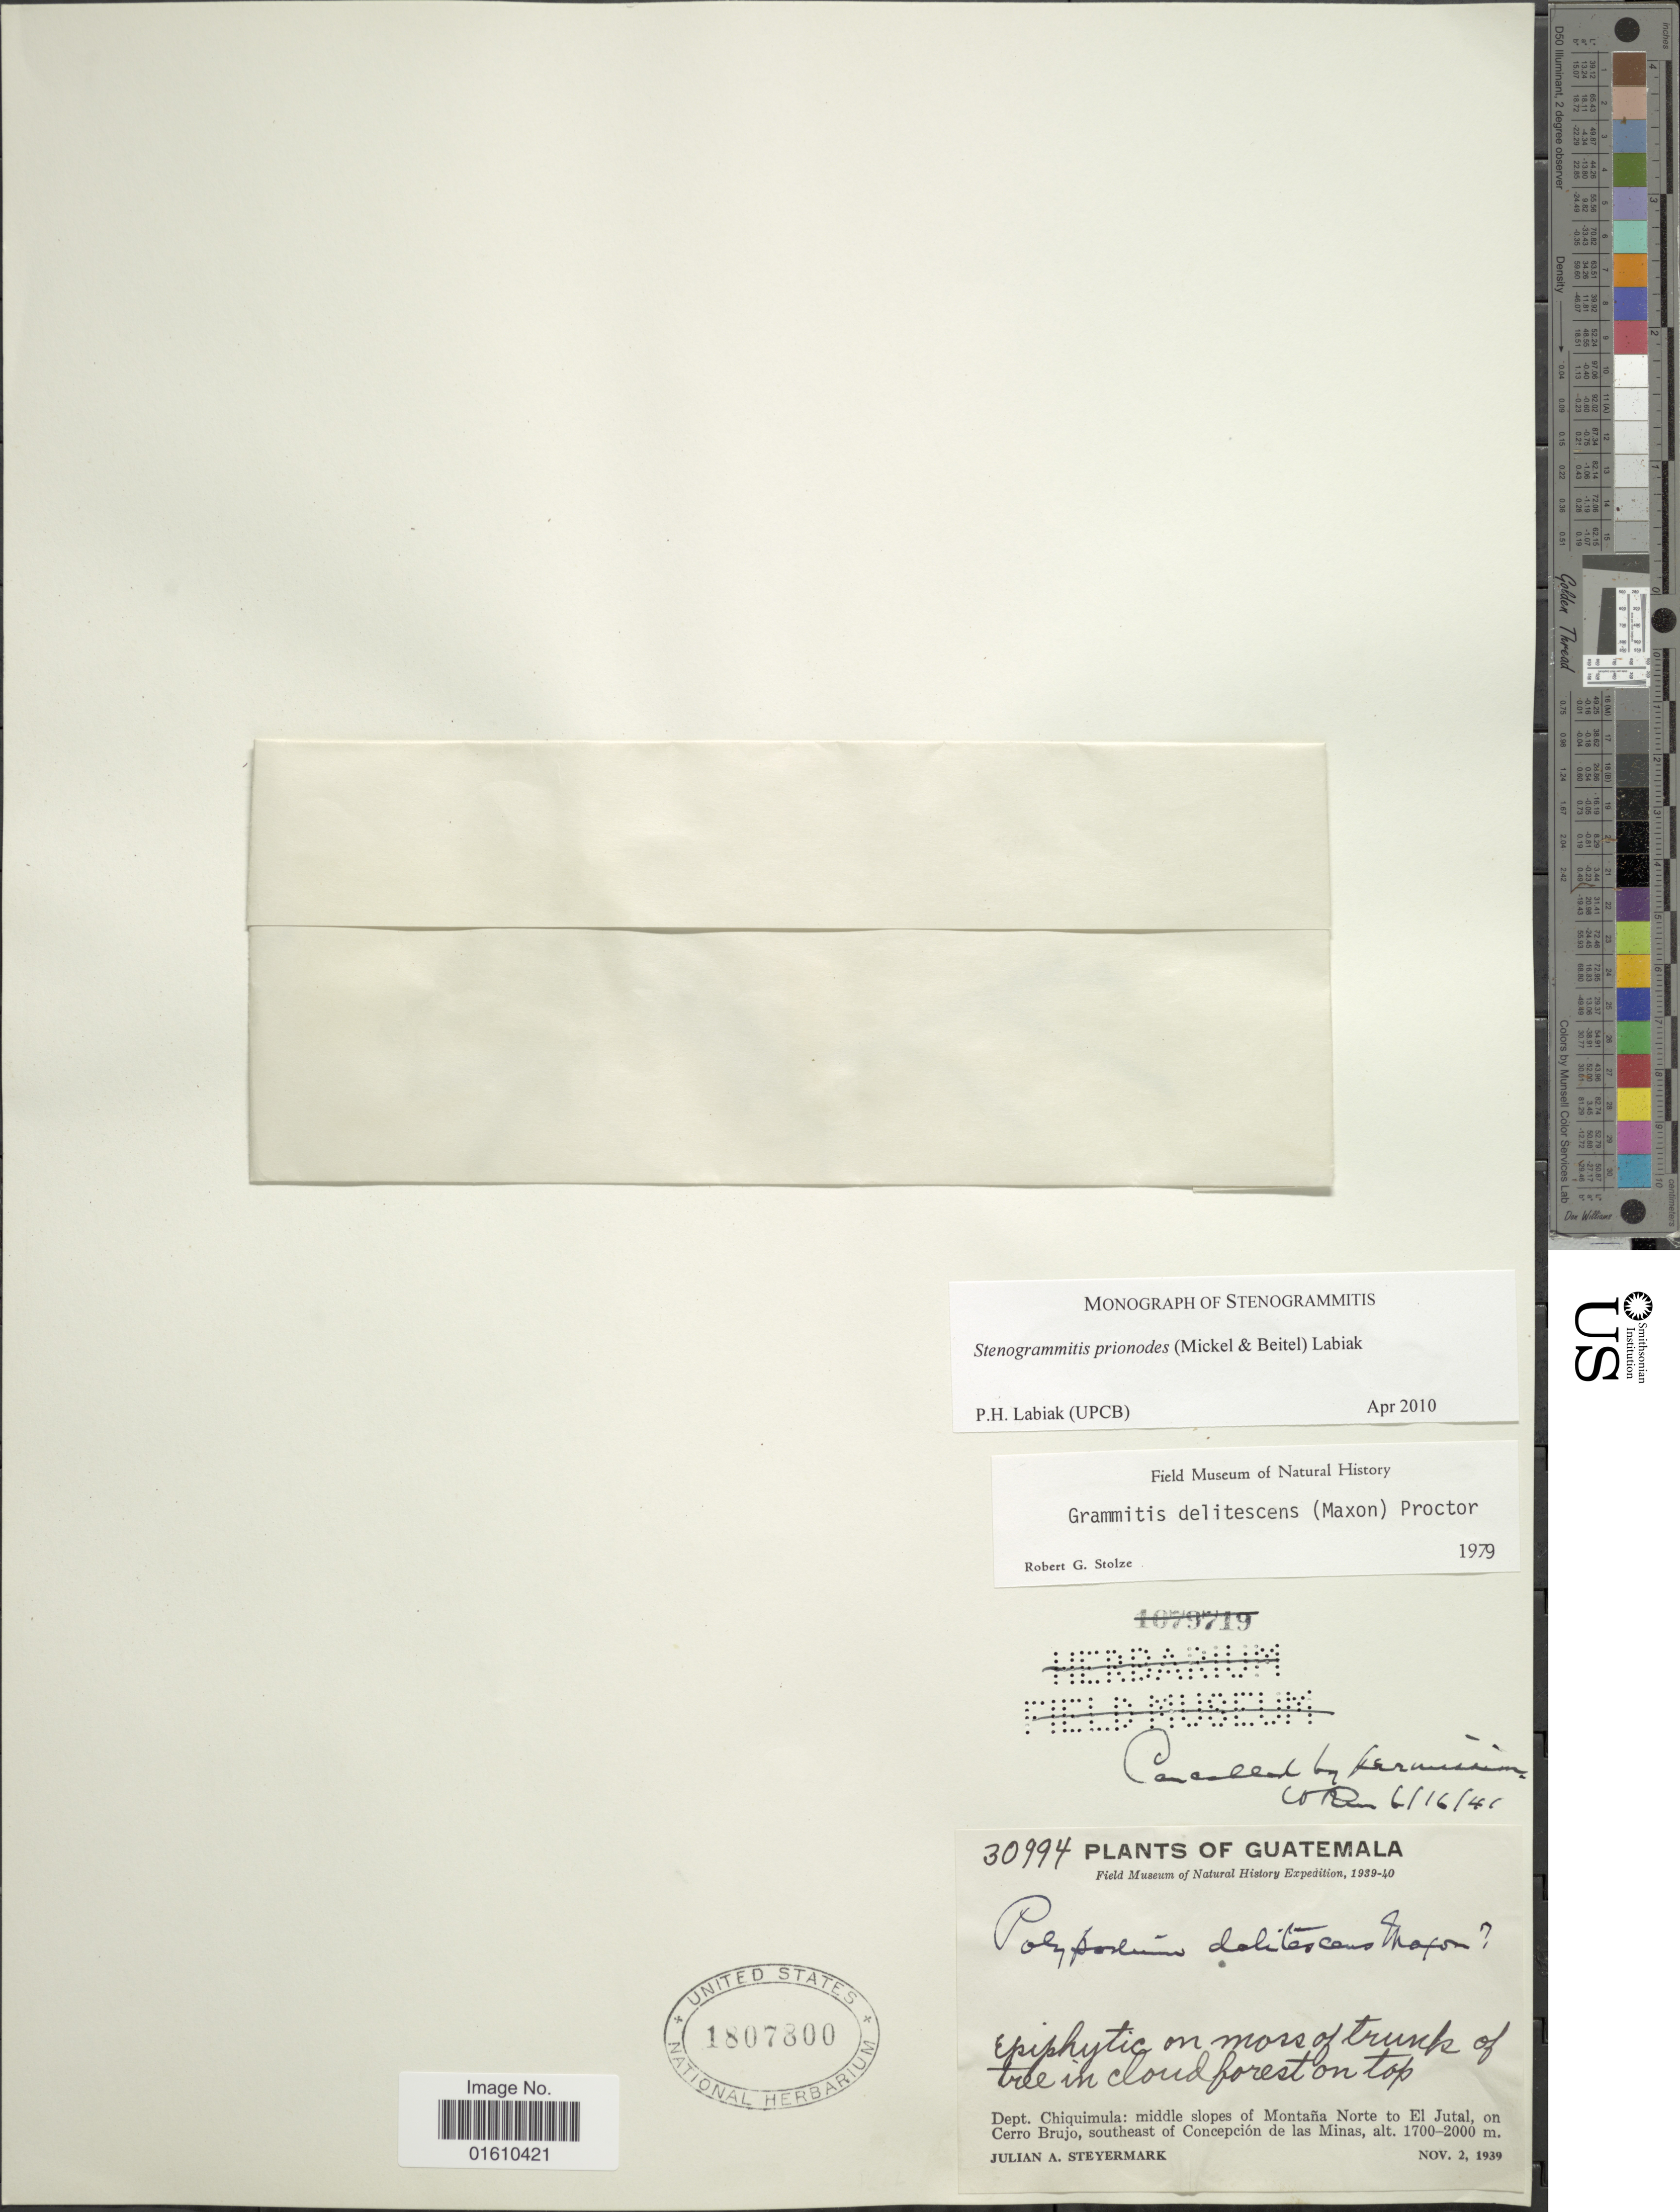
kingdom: Plantae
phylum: Tracheophyta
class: Polypodiopsida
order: Polypodiales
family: Polypodiaceae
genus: Stenogrammitis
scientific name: Stenogrammitis prionodes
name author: (Mickel & Beitel) Labiak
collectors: J. Steyermark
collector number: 30994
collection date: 1939-11-02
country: Guatemala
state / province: Chiquimula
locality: Middle slopes of Montaña Norte to El Jutal, on Cerro Brujo, southeast of Concepción de las Minas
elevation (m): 1700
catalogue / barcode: US 1807800